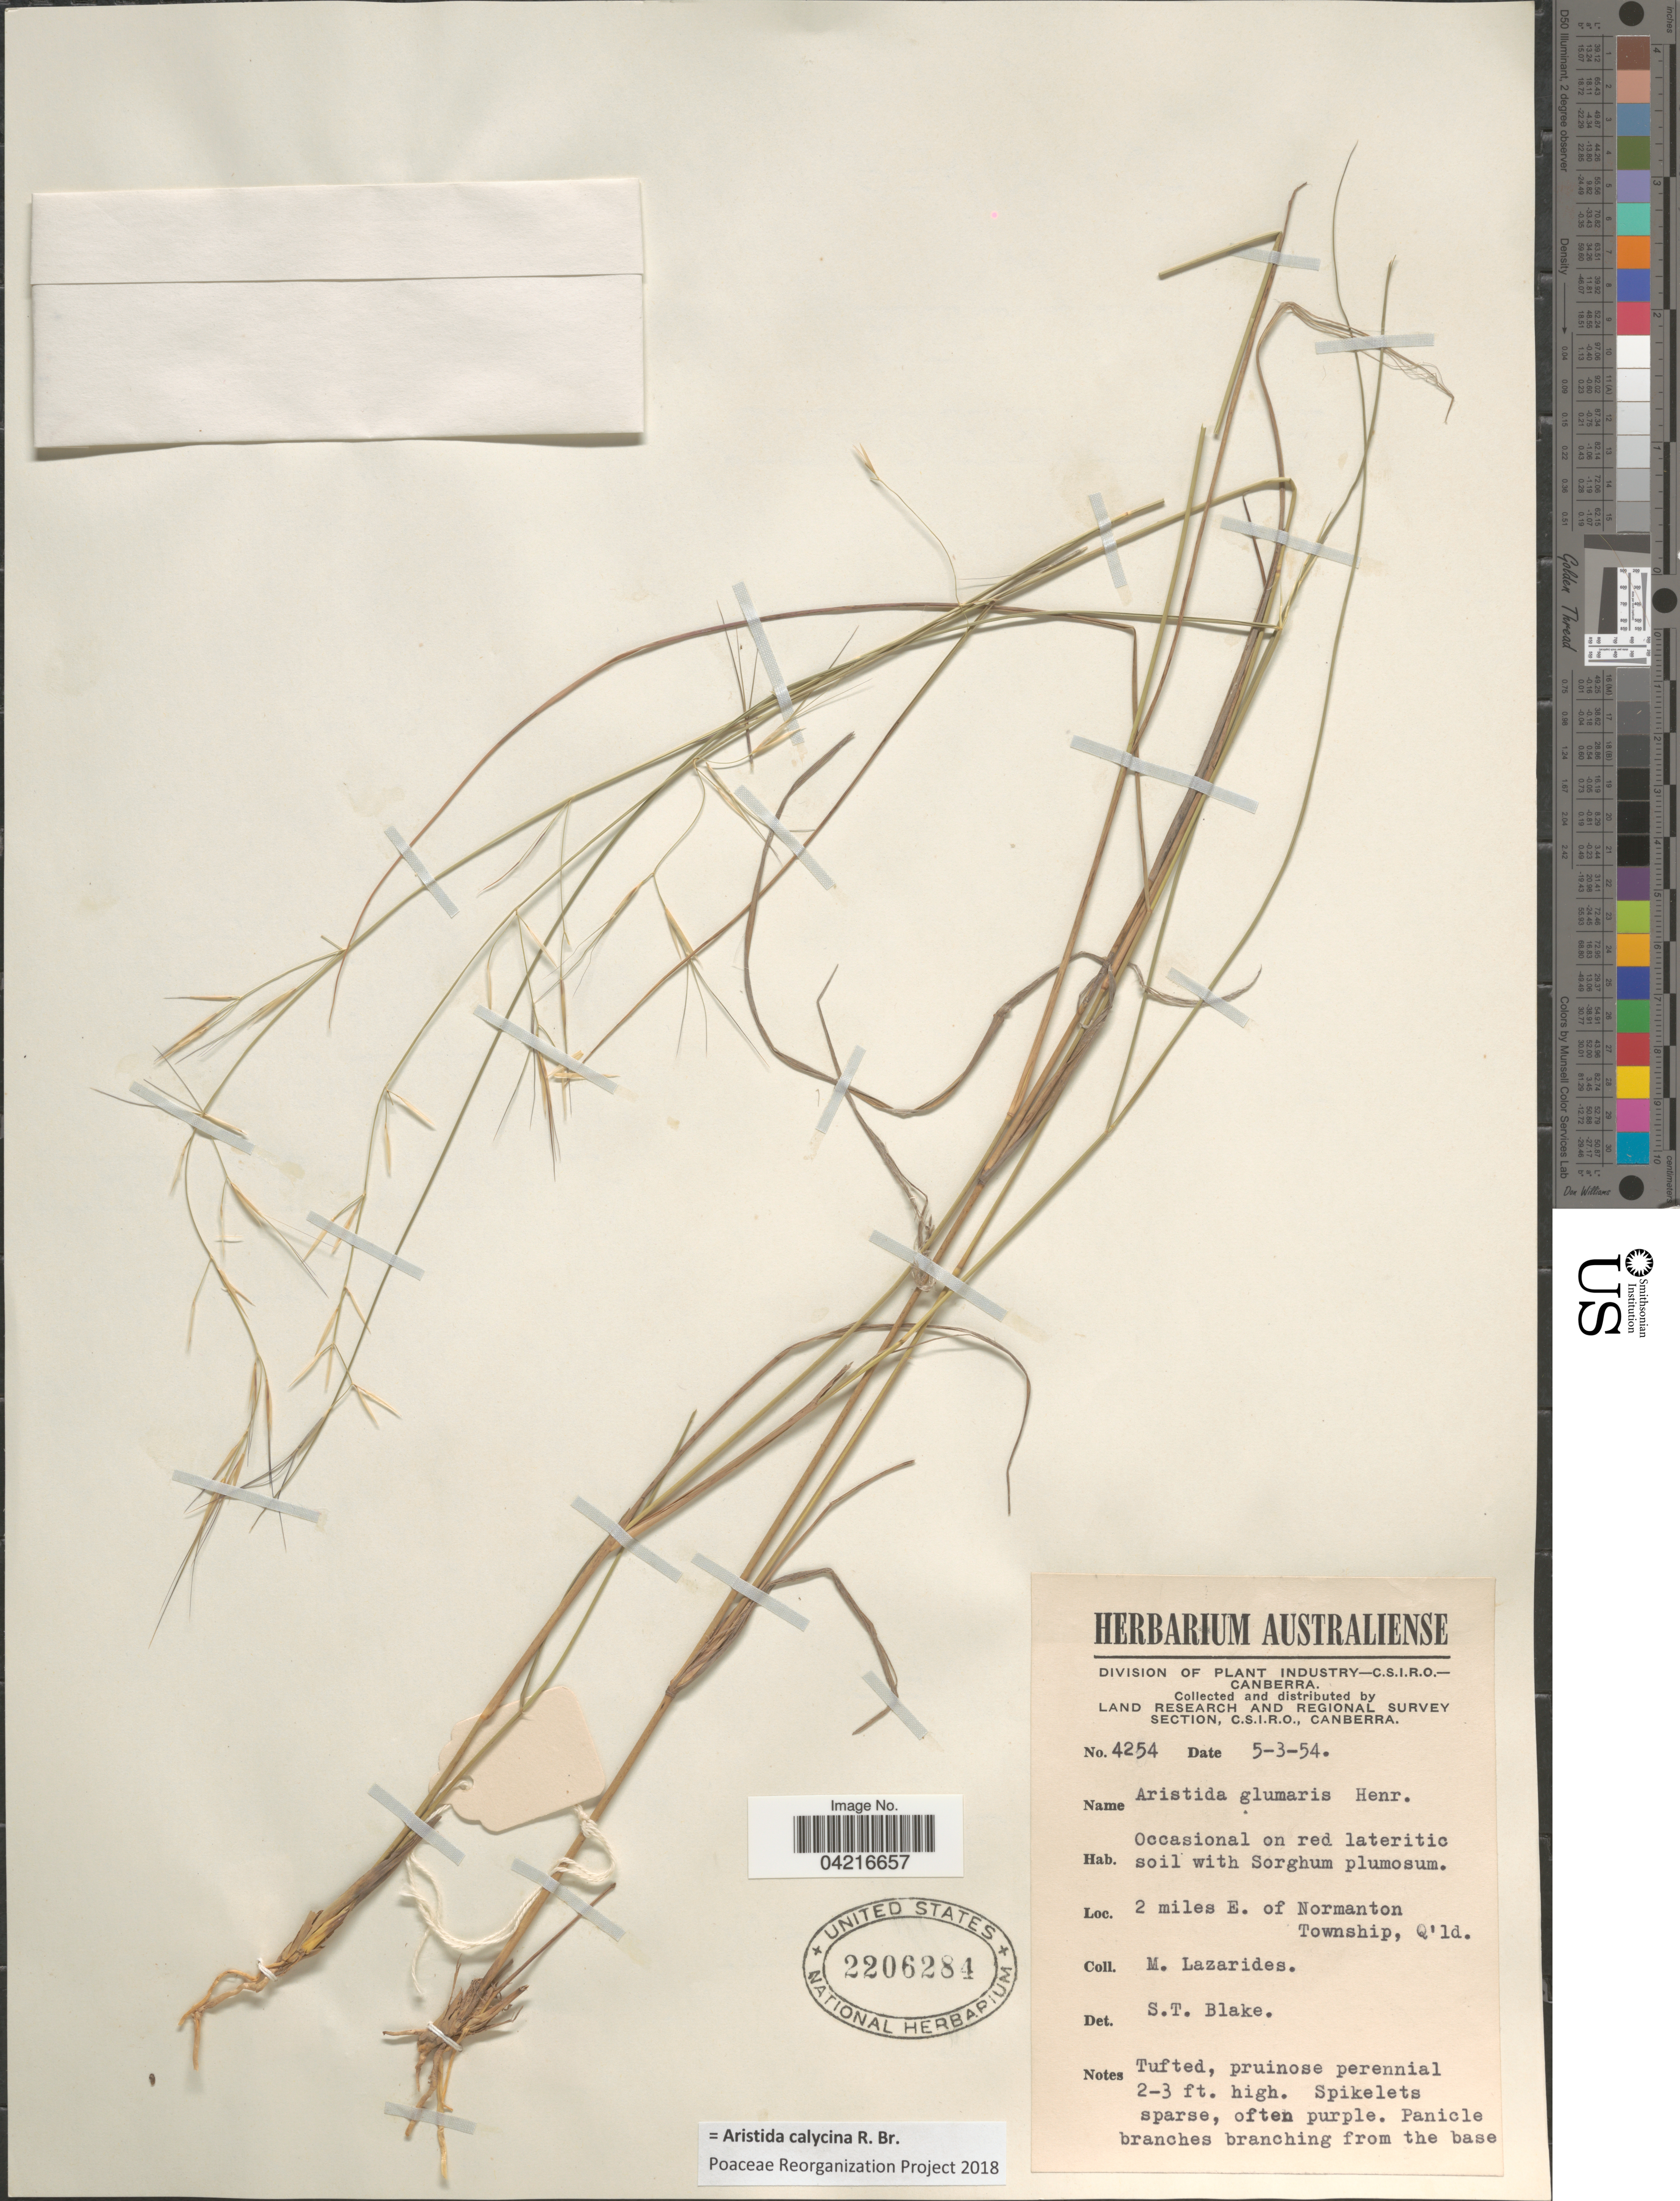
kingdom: Plantae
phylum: Tracheophyta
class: Liliopsida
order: Poales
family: Poaceae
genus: Aristida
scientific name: Aristida calycina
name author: R. Br.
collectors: M. Lazarides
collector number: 4254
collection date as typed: Transcribed d/m/y: 5/3/54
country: Australia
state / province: Queensland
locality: Land Research and Regional Survey Section, C.S.I.R.O. 2 miles E. of Normanton Township, Q'ld.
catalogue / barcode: US 2206284